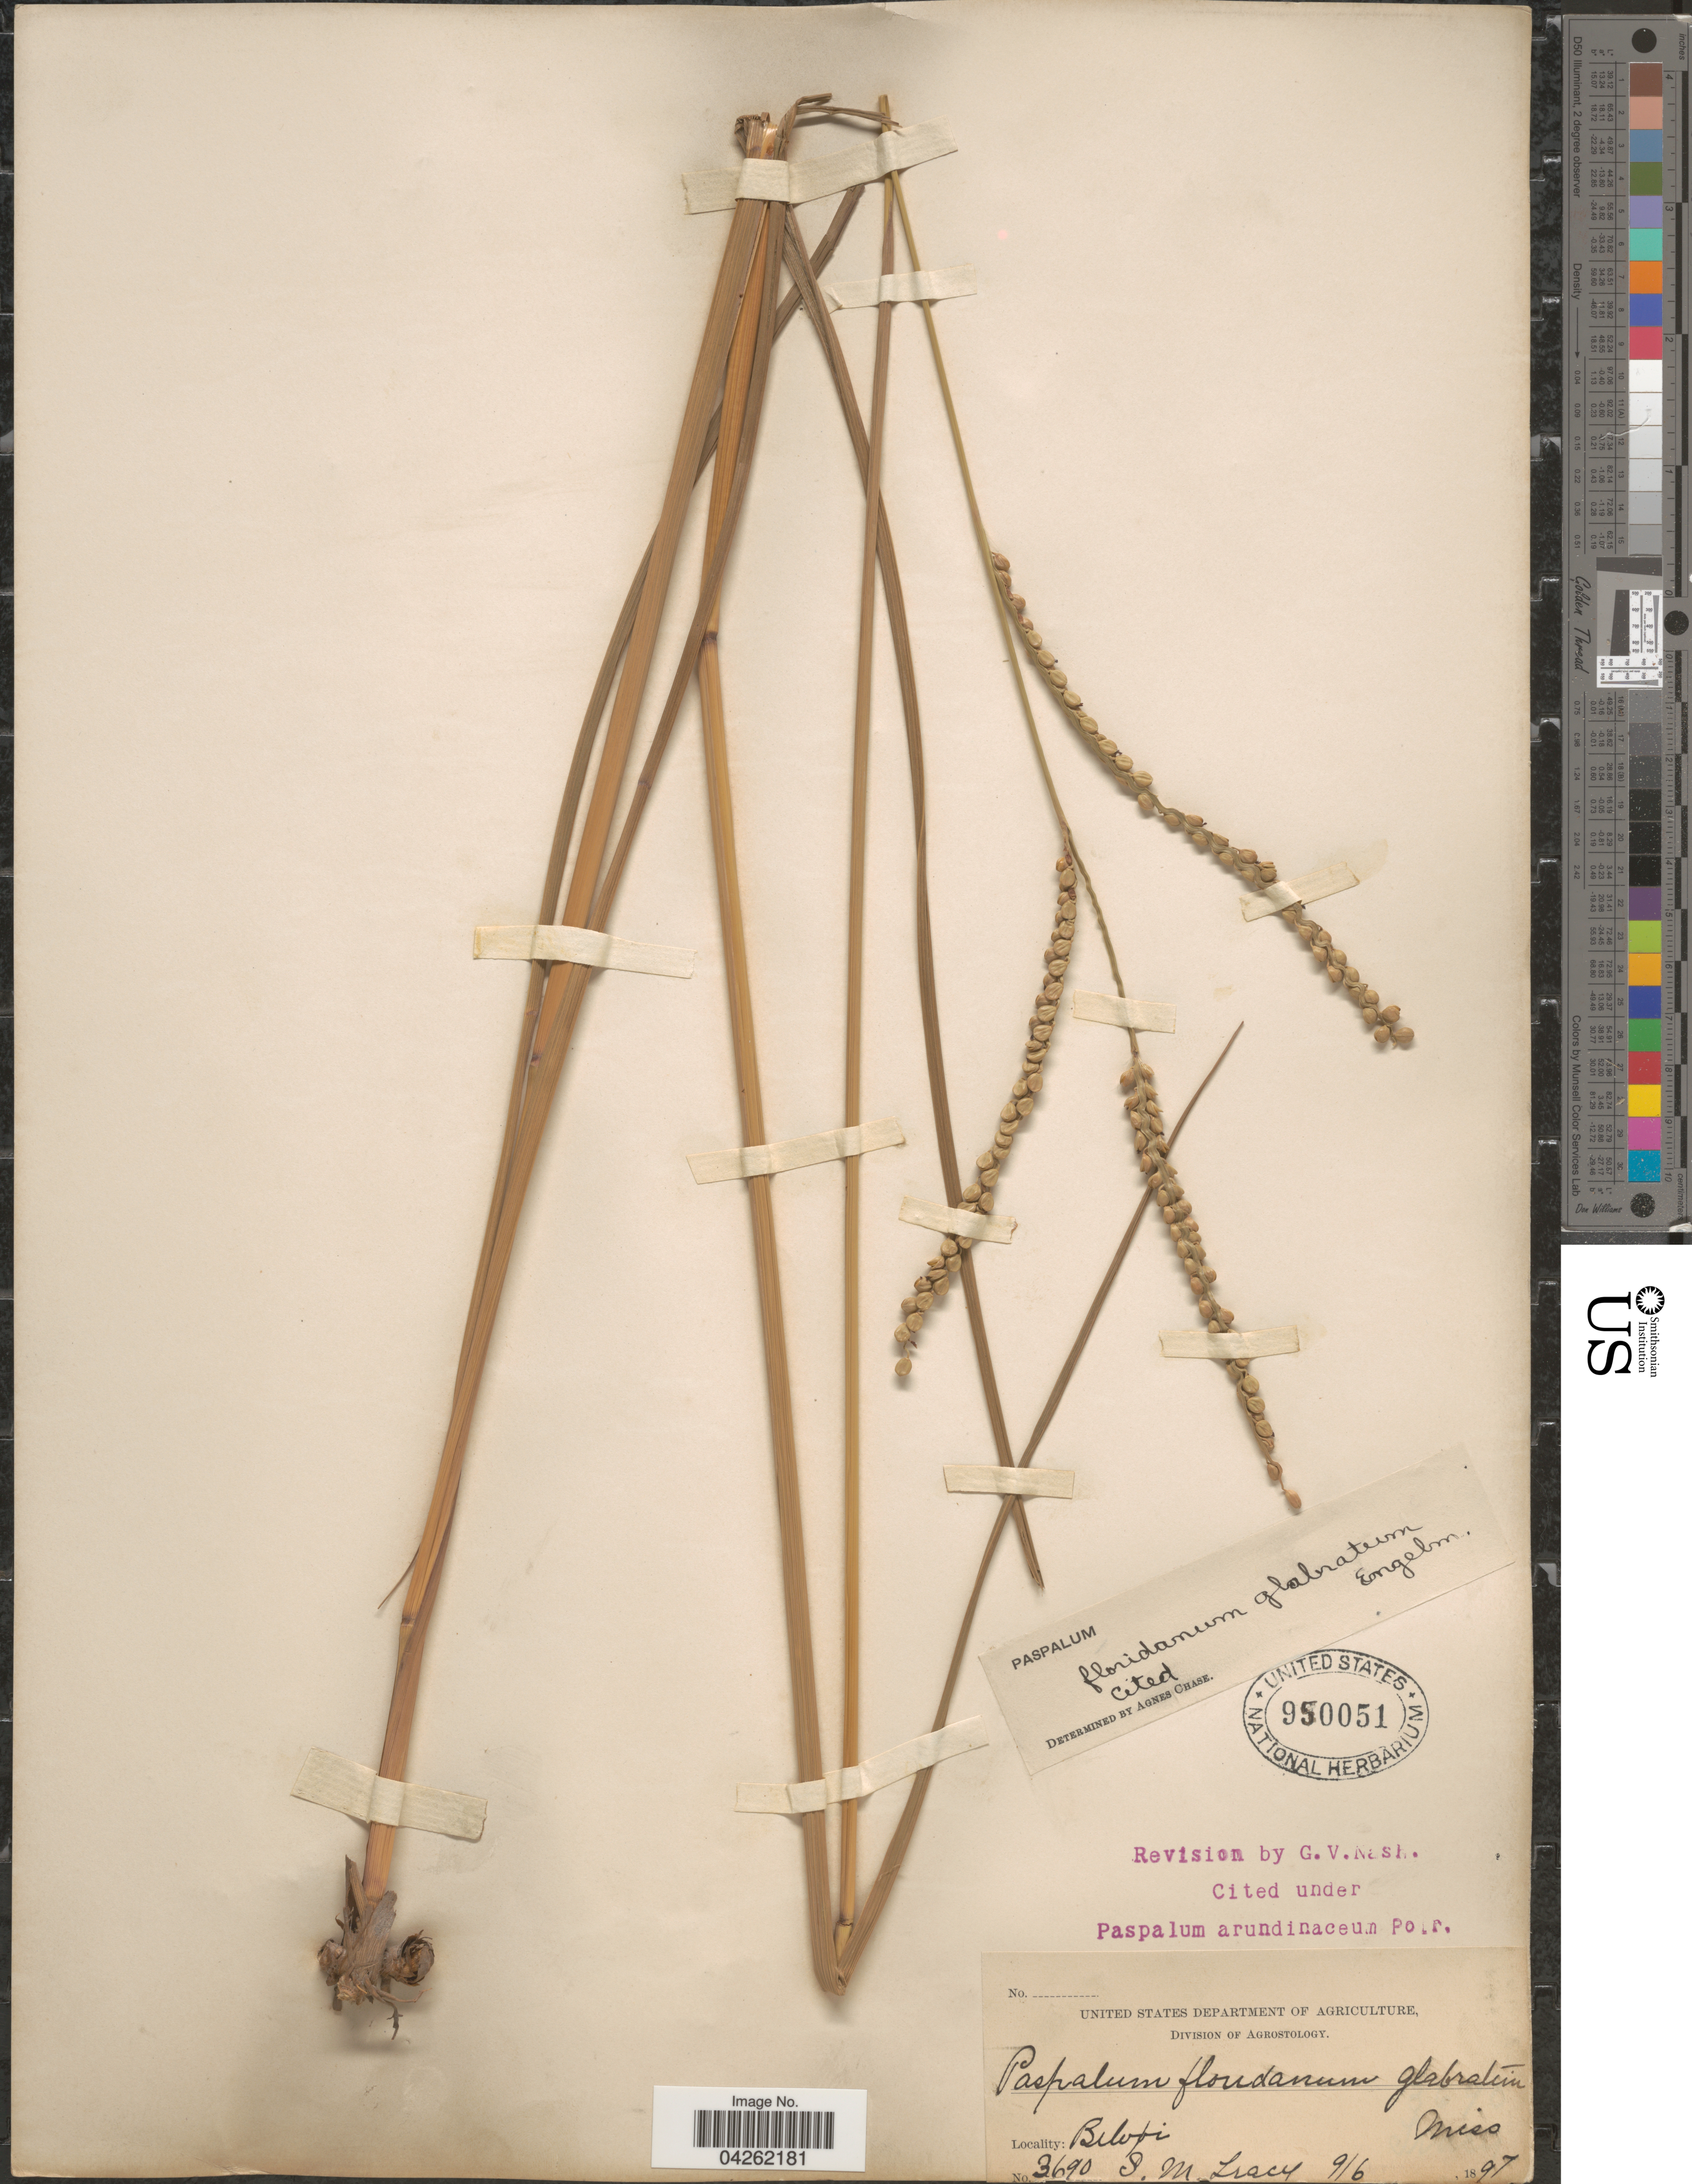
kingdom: Plantae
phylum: Tracheophyta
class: Liliopsida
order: Poales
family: Poaceae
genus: Paspalum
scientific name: Paspalum floridanum var. glabratum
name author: Engelm. ex Vasey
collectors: S. M. Tracy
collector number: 3690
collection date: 1897-09-06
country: United States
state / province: Mississippi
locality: Biloxi.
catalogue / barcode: US 950051